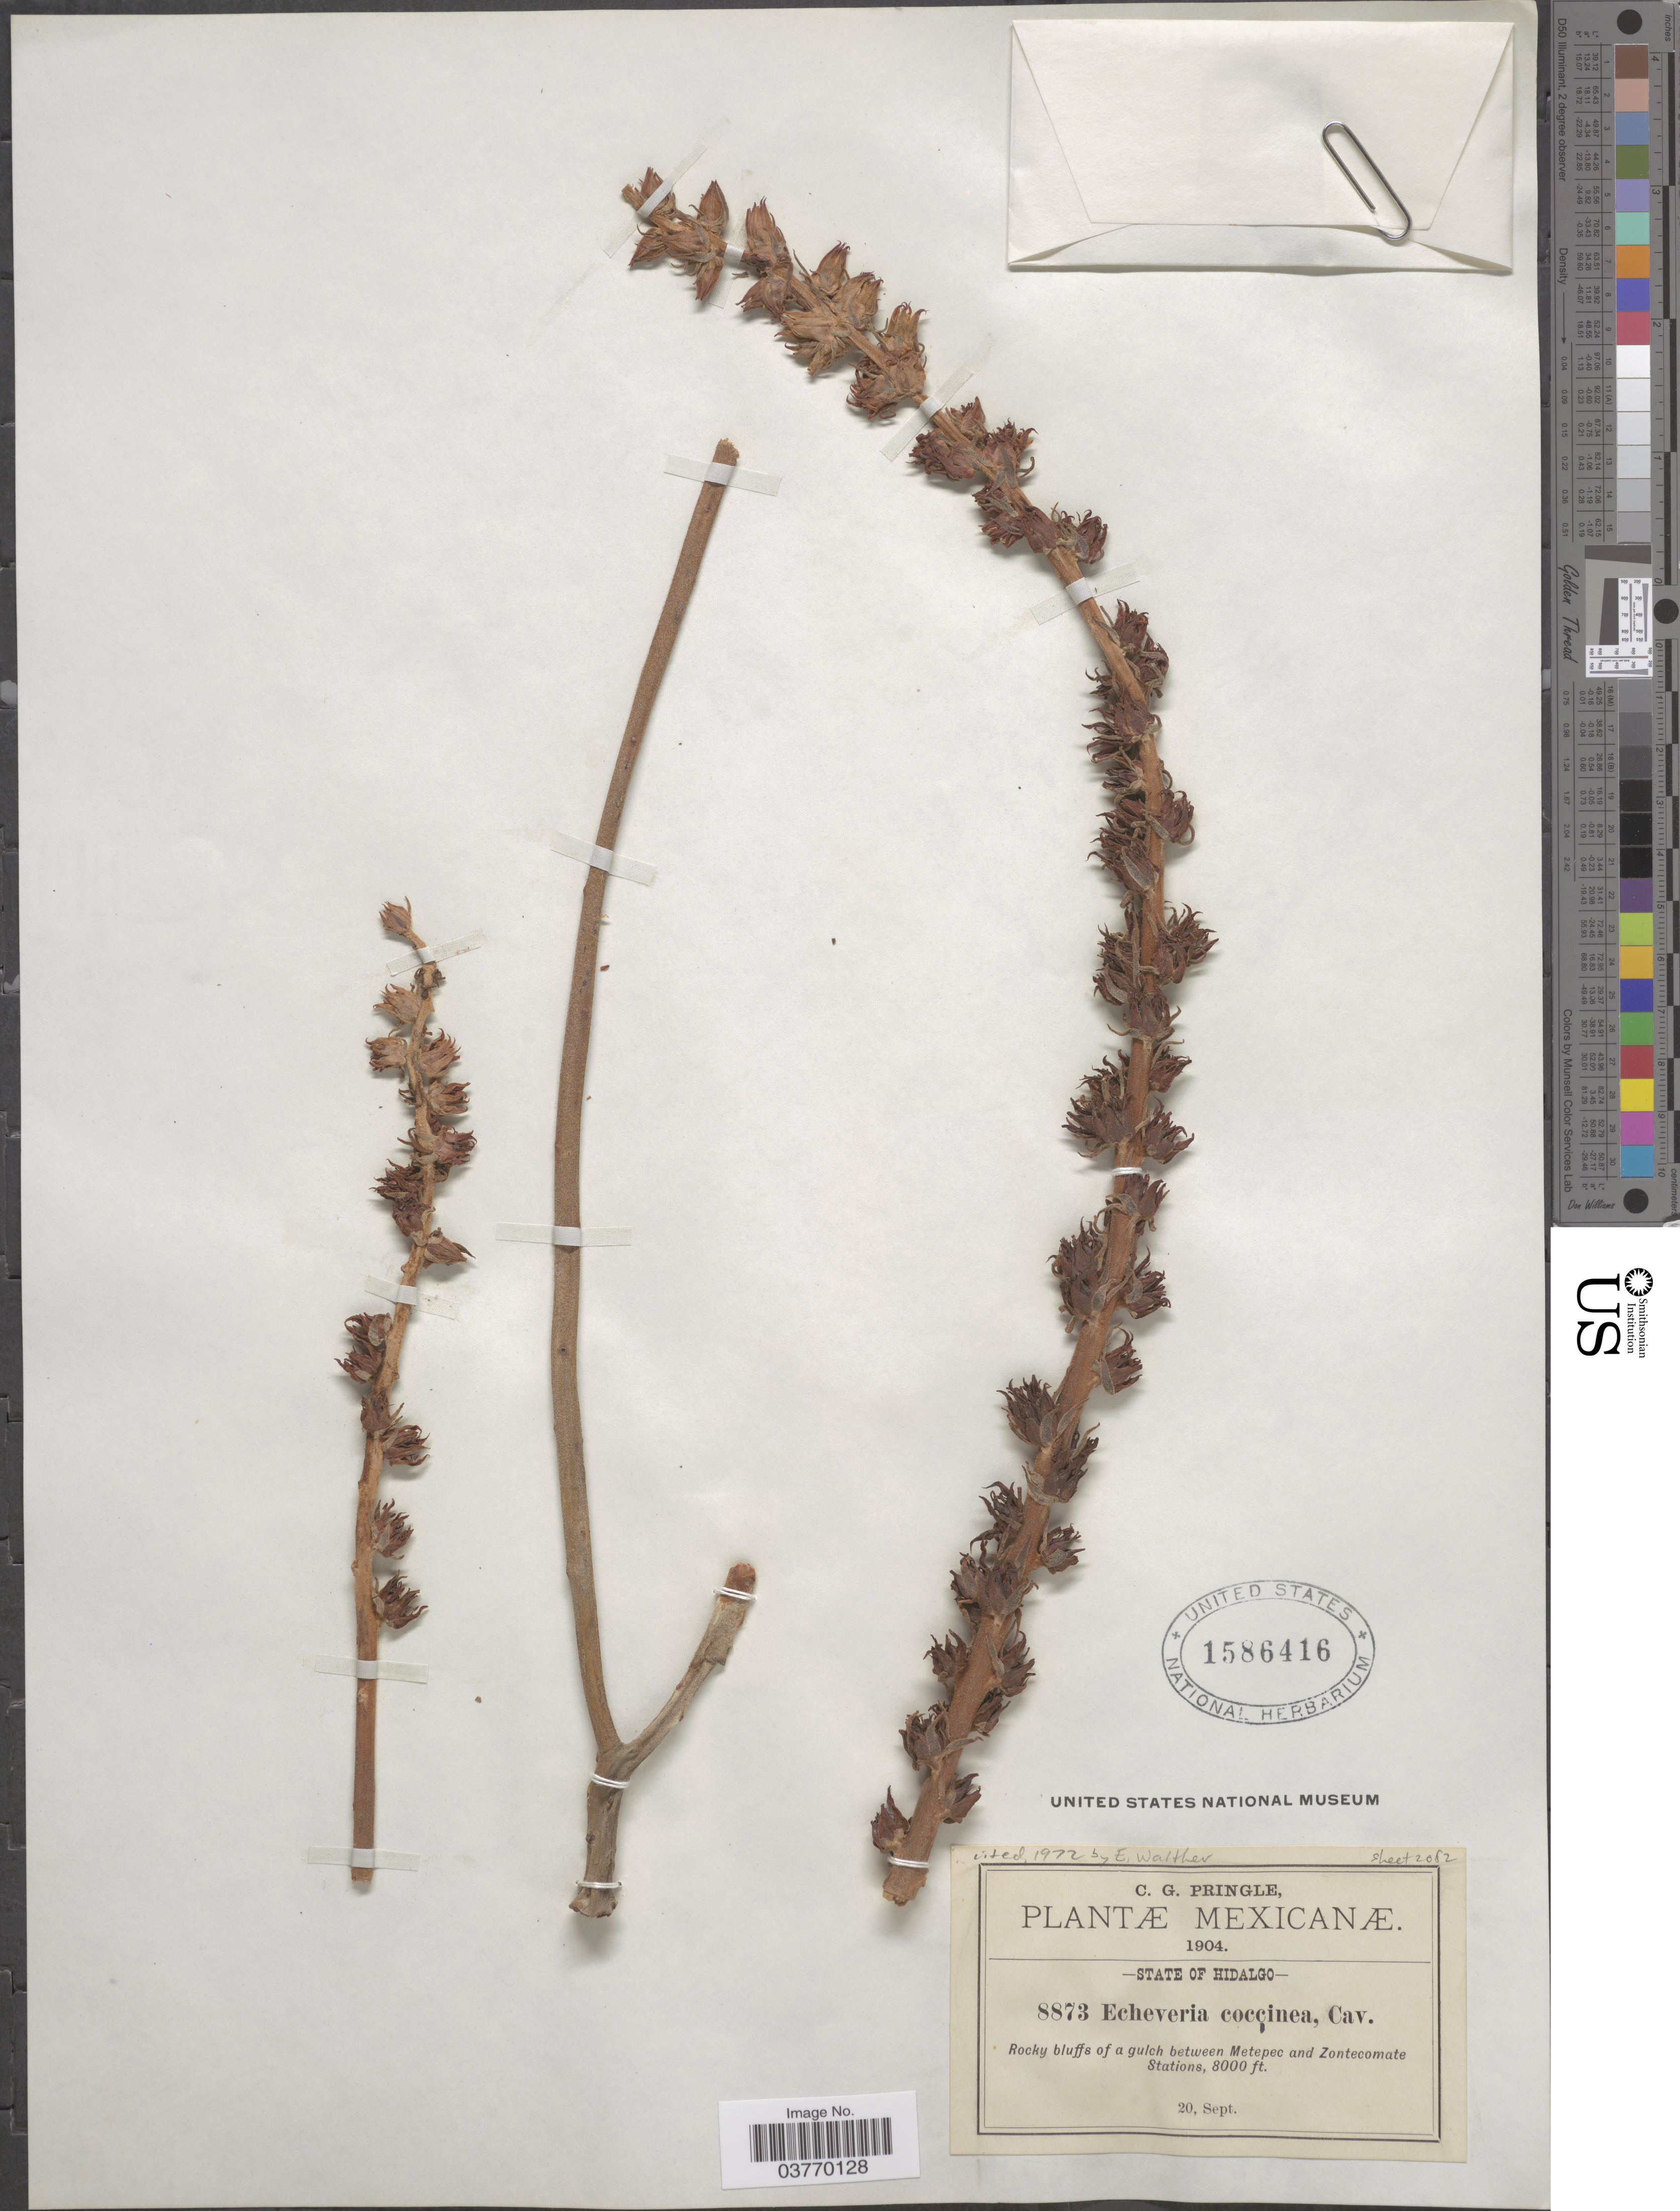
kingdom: Plantae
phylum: Tracheophyta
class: Magnoliopsida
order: Saxifragales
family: Crassulaceae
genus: Echeveria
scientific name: Echeveria coccinea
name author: (Cav.) DC.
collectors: C. G. Pringle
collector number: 8873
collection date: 1904-09-20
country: Mexico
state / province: Hidalgo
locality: Rocky bluffs of a gulch between Metepec and Zontecomate Stations.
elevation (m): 2438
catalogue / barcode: US 1586416